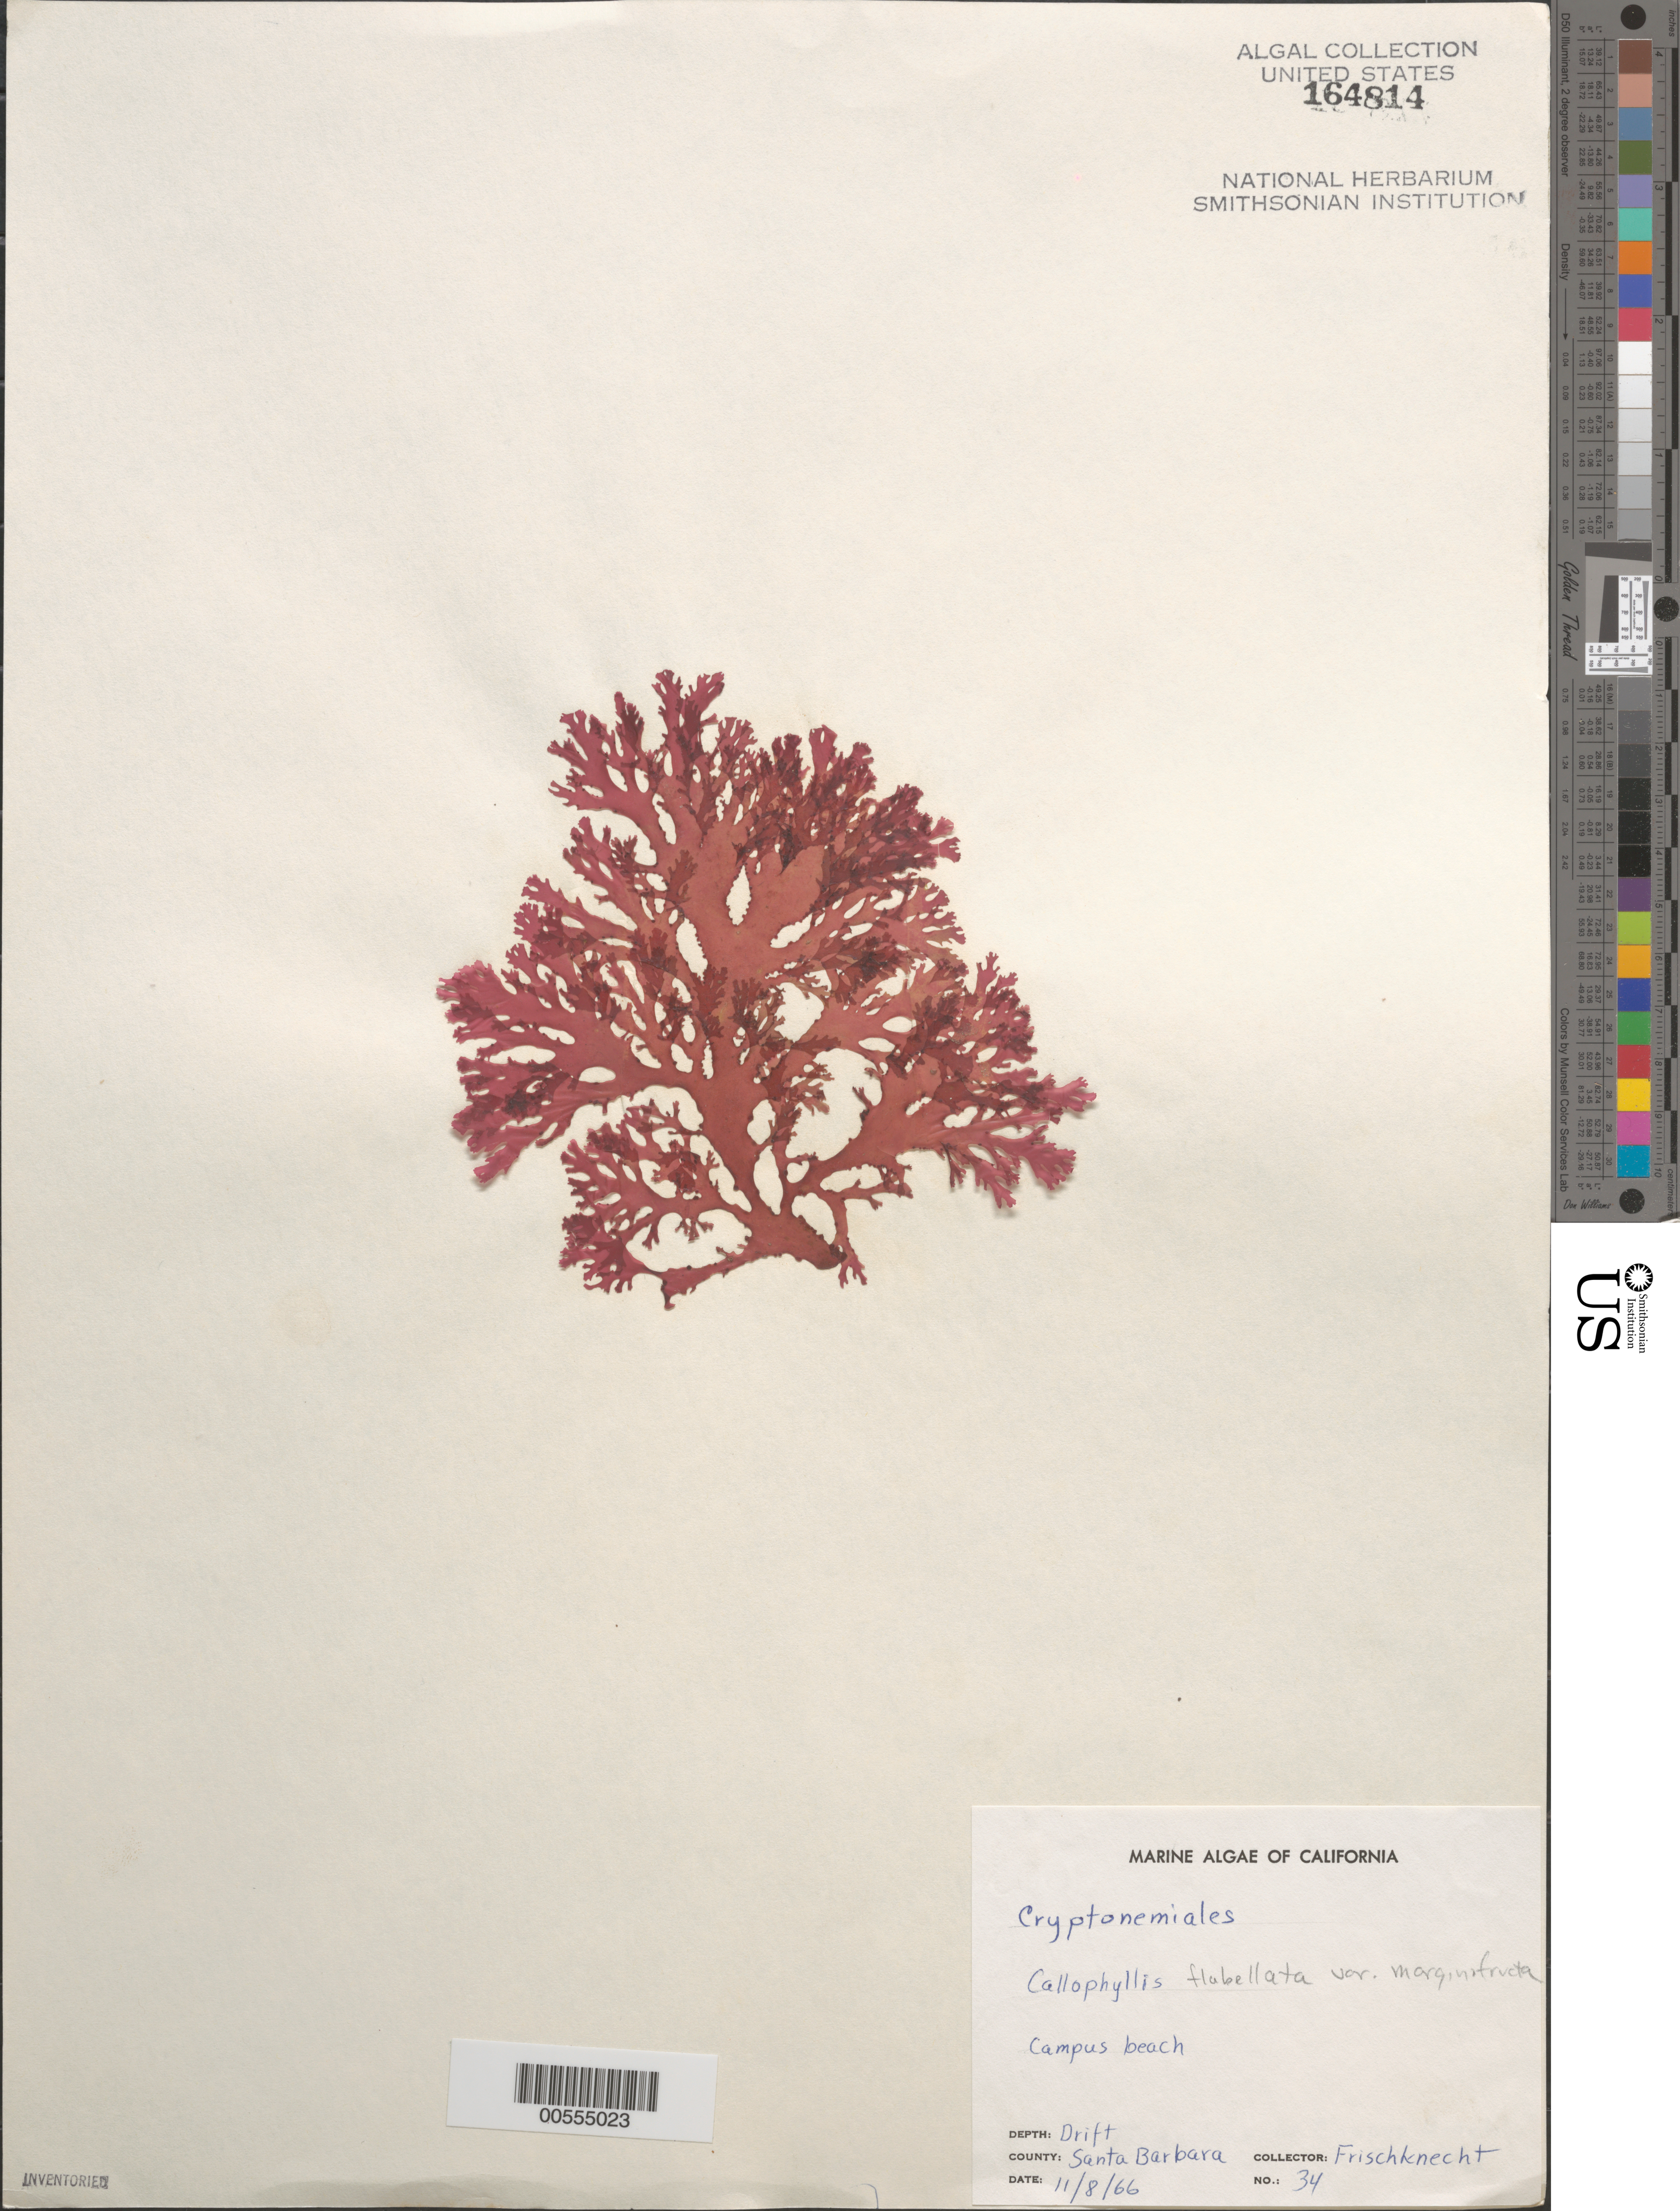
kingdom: Plantae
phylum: Rhodophyta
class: Florideophyceae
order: Gigartinales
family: Kallymeniaceae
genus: Callophyllis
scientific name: Callophyllis flabellulata var. marginifructa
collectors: -. Frischknecht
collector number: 34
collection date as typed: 08 Nov 1966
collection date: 1966-11-08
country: United States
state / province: California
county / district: Santa Barbara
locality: Campus Beach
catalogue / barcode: US 164814